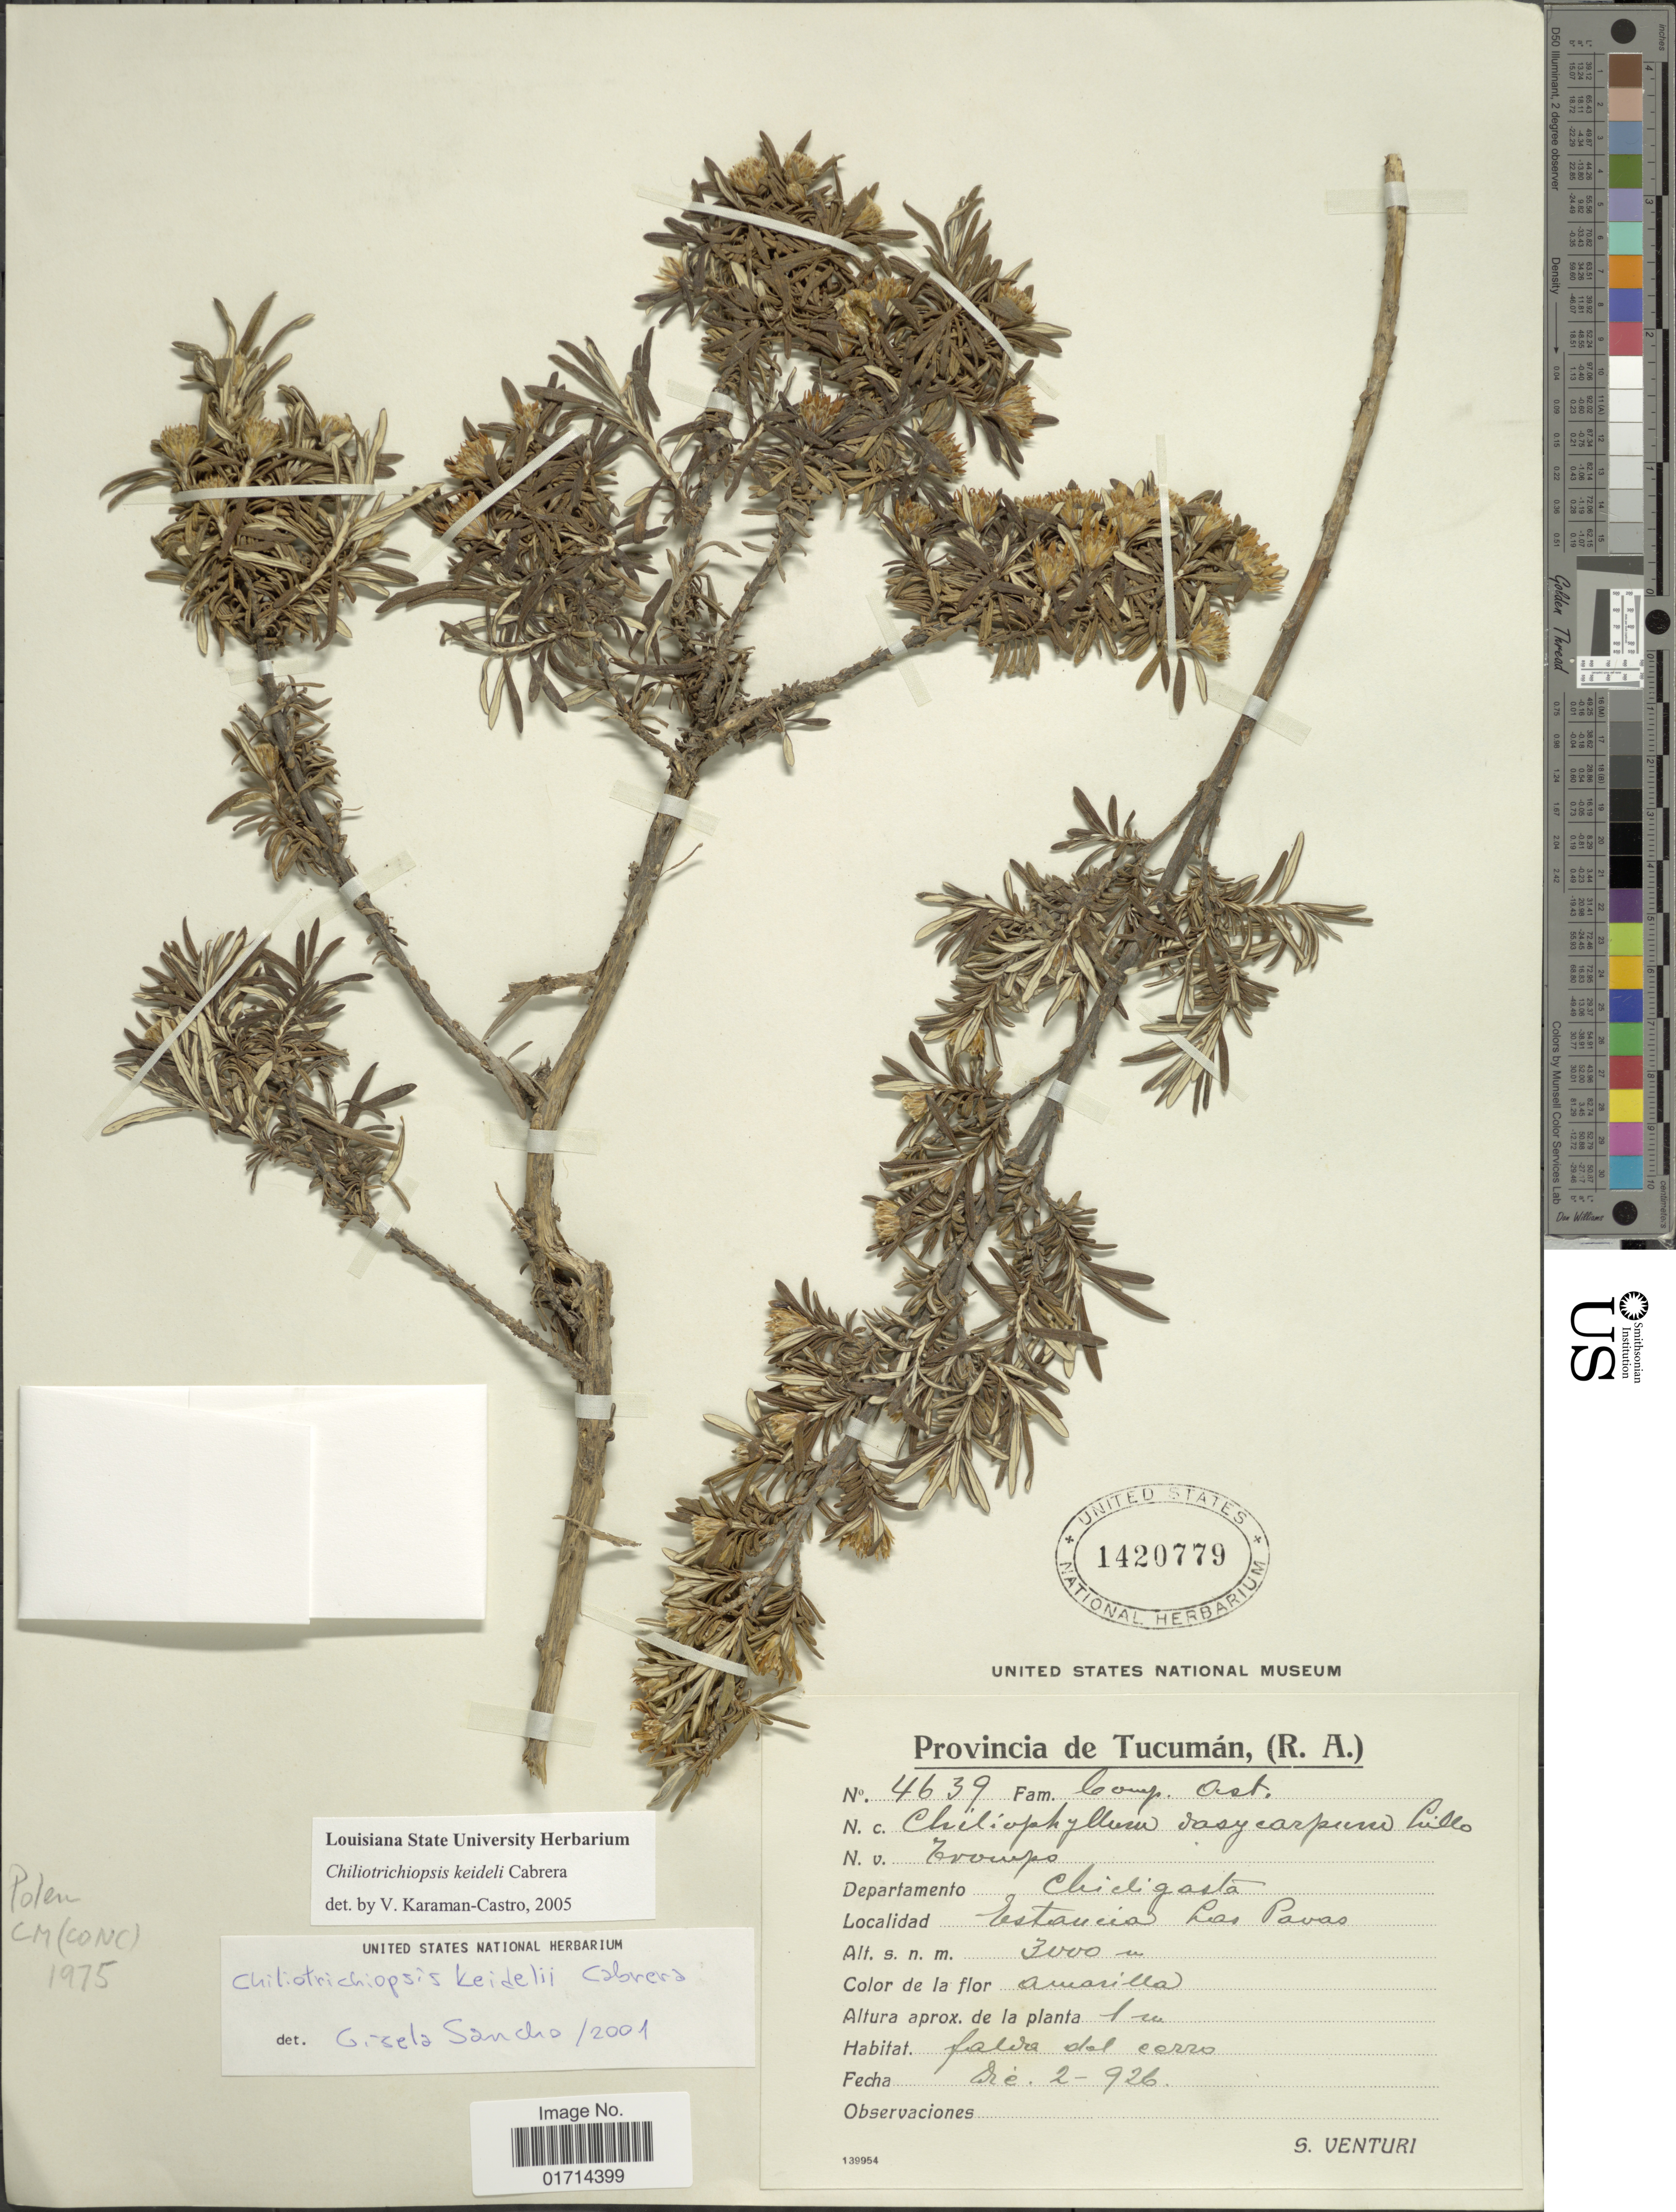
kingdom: Plantae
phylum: Tracheophyta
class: Magnoliopsida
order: Asterales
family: Asteraceae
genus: Chiliotrichiopsis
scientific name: Chiliotrichiopsis keideli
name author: Cabrera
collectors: S. Venturi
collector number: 4639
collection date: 1926-12-02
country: Argentina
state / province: Tucuman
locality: Departamento Chiligasta, Estancia Las Pavas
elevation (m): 3000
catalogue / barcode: US 1420779